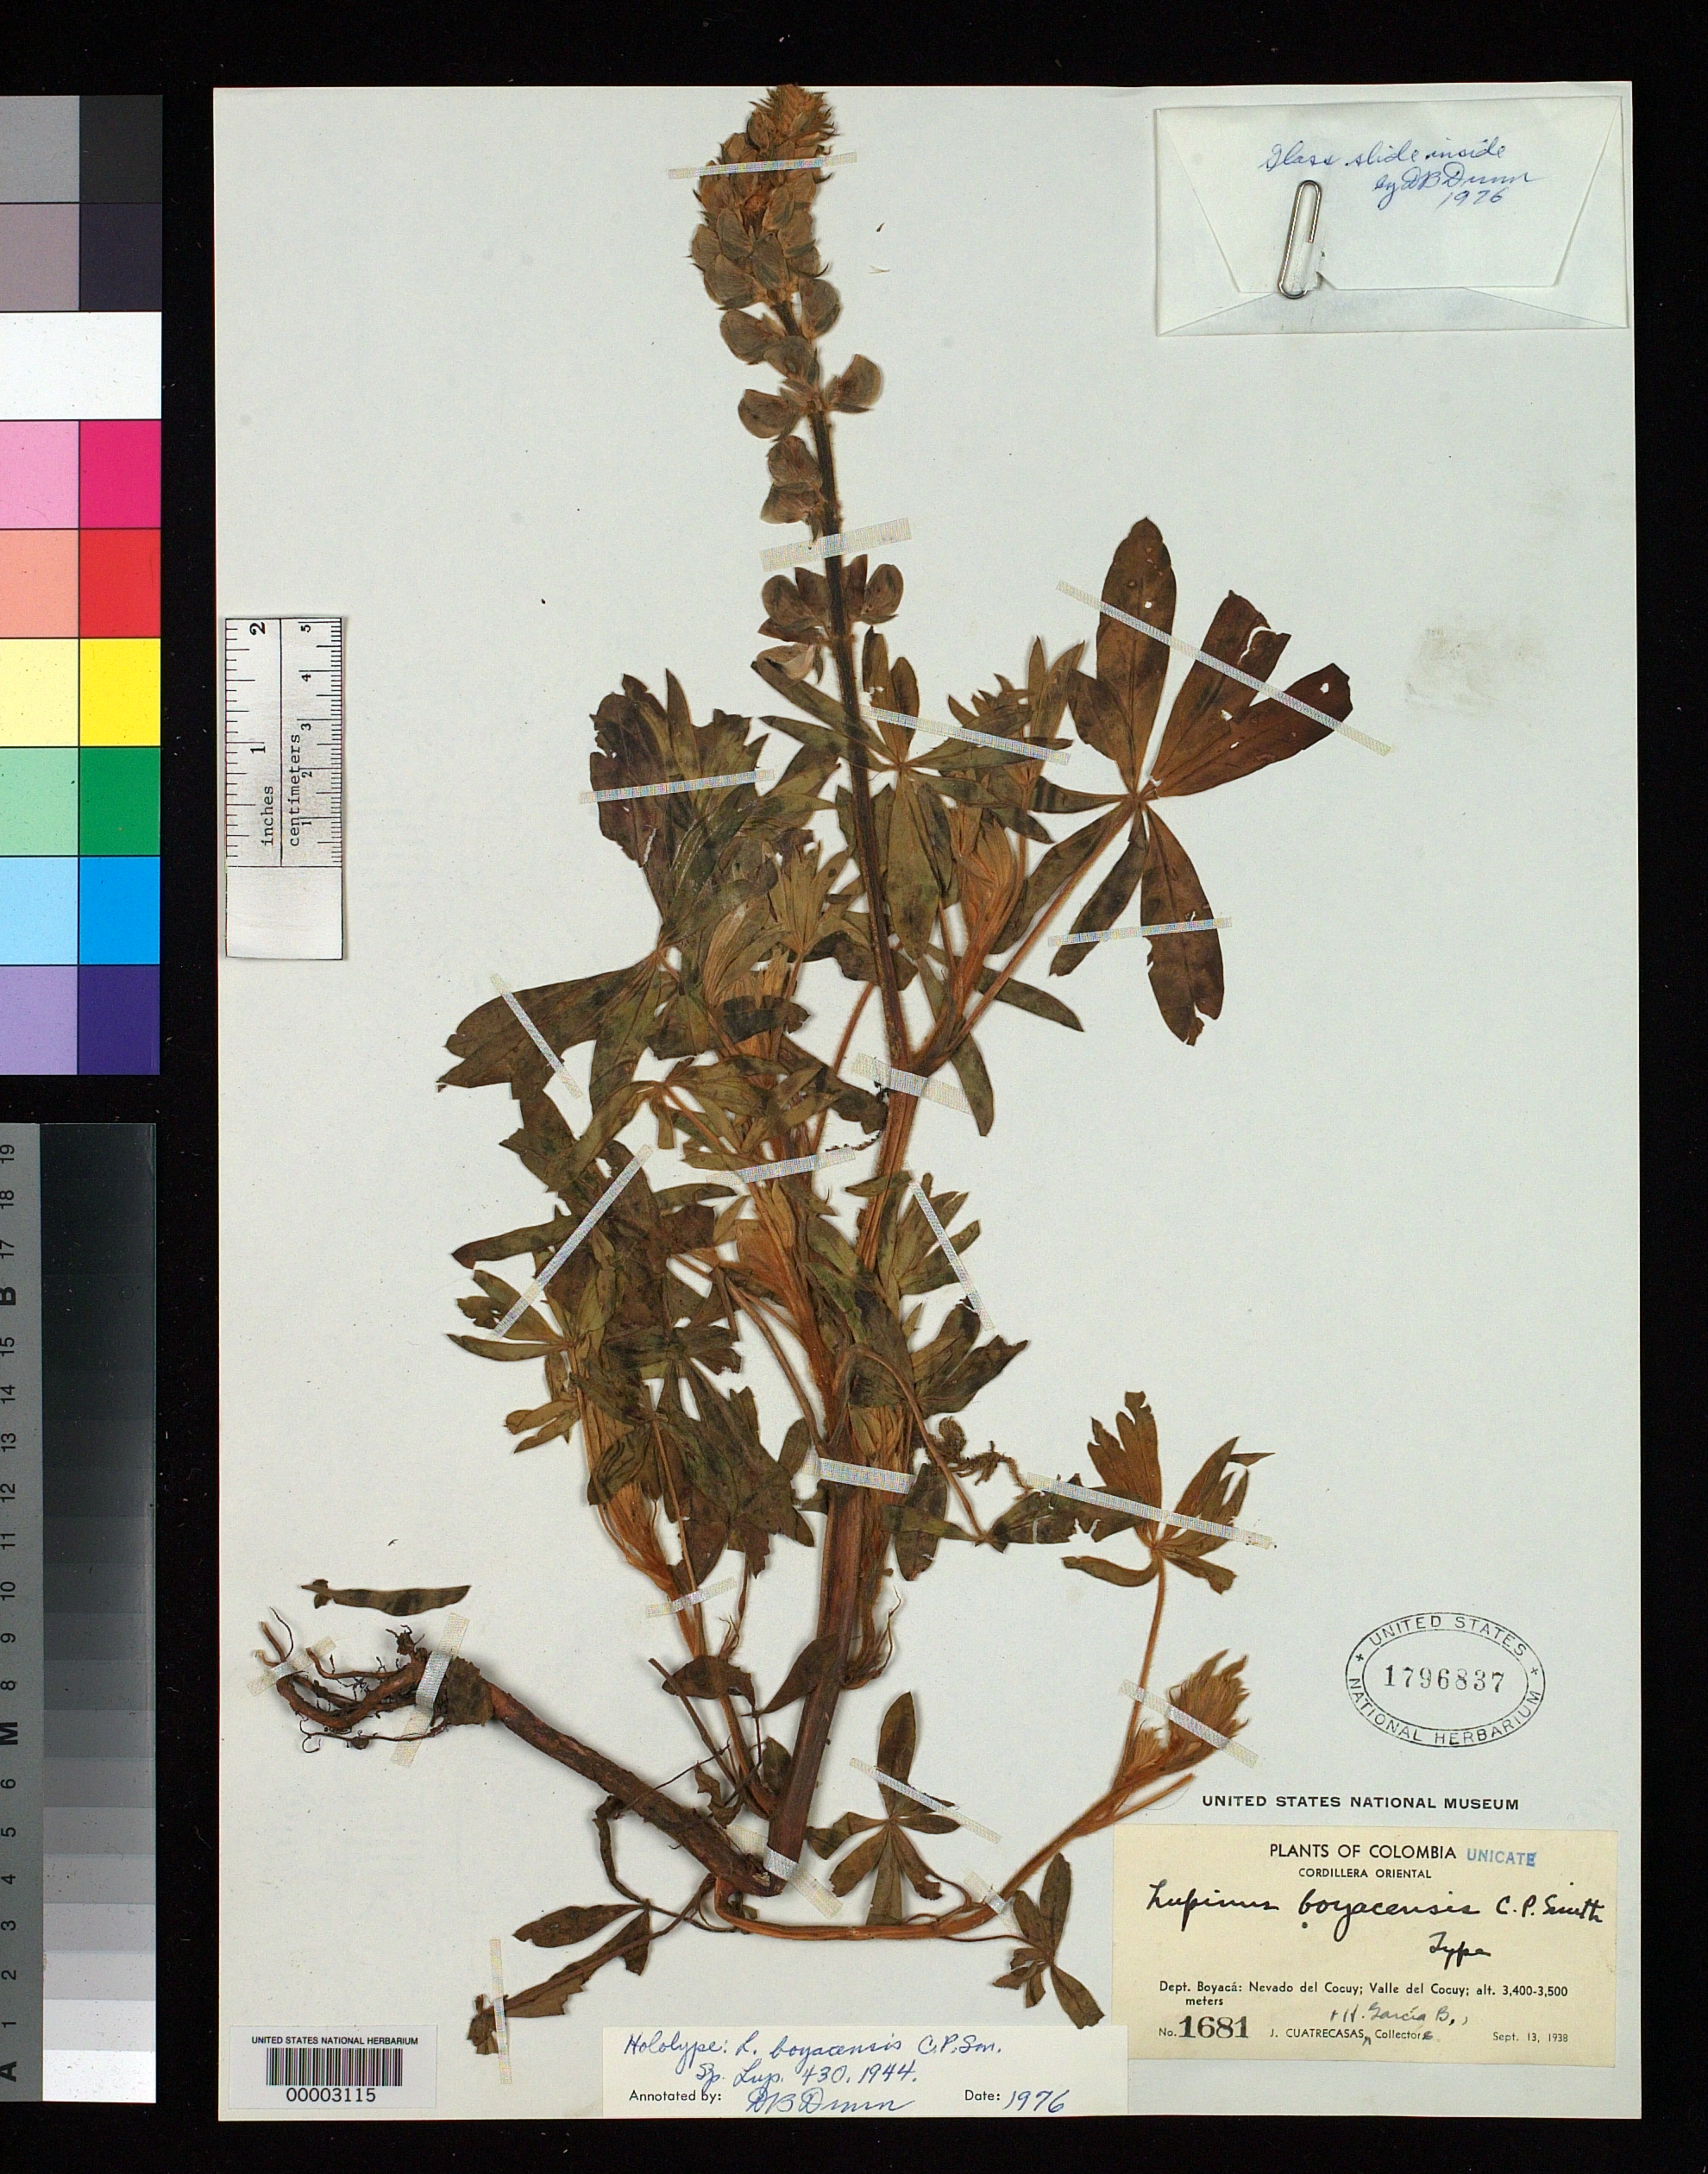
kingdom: Plantae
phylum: Tracheophyta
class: Magnoliopsida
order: Fabales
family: Fabaceae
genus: Lupinus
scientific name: Lupinus boyacensis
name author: C.P. Sm.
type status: Holotype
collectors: J. Cuatrecasas & H. García Barriga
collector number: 1681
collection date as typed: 13 Sep 1938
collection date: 1938-09-13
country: Colombia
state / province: Boyacá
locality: Nevada del Cocuy, Valle del Cocuy.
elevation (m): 3400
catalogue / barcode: US 1796837